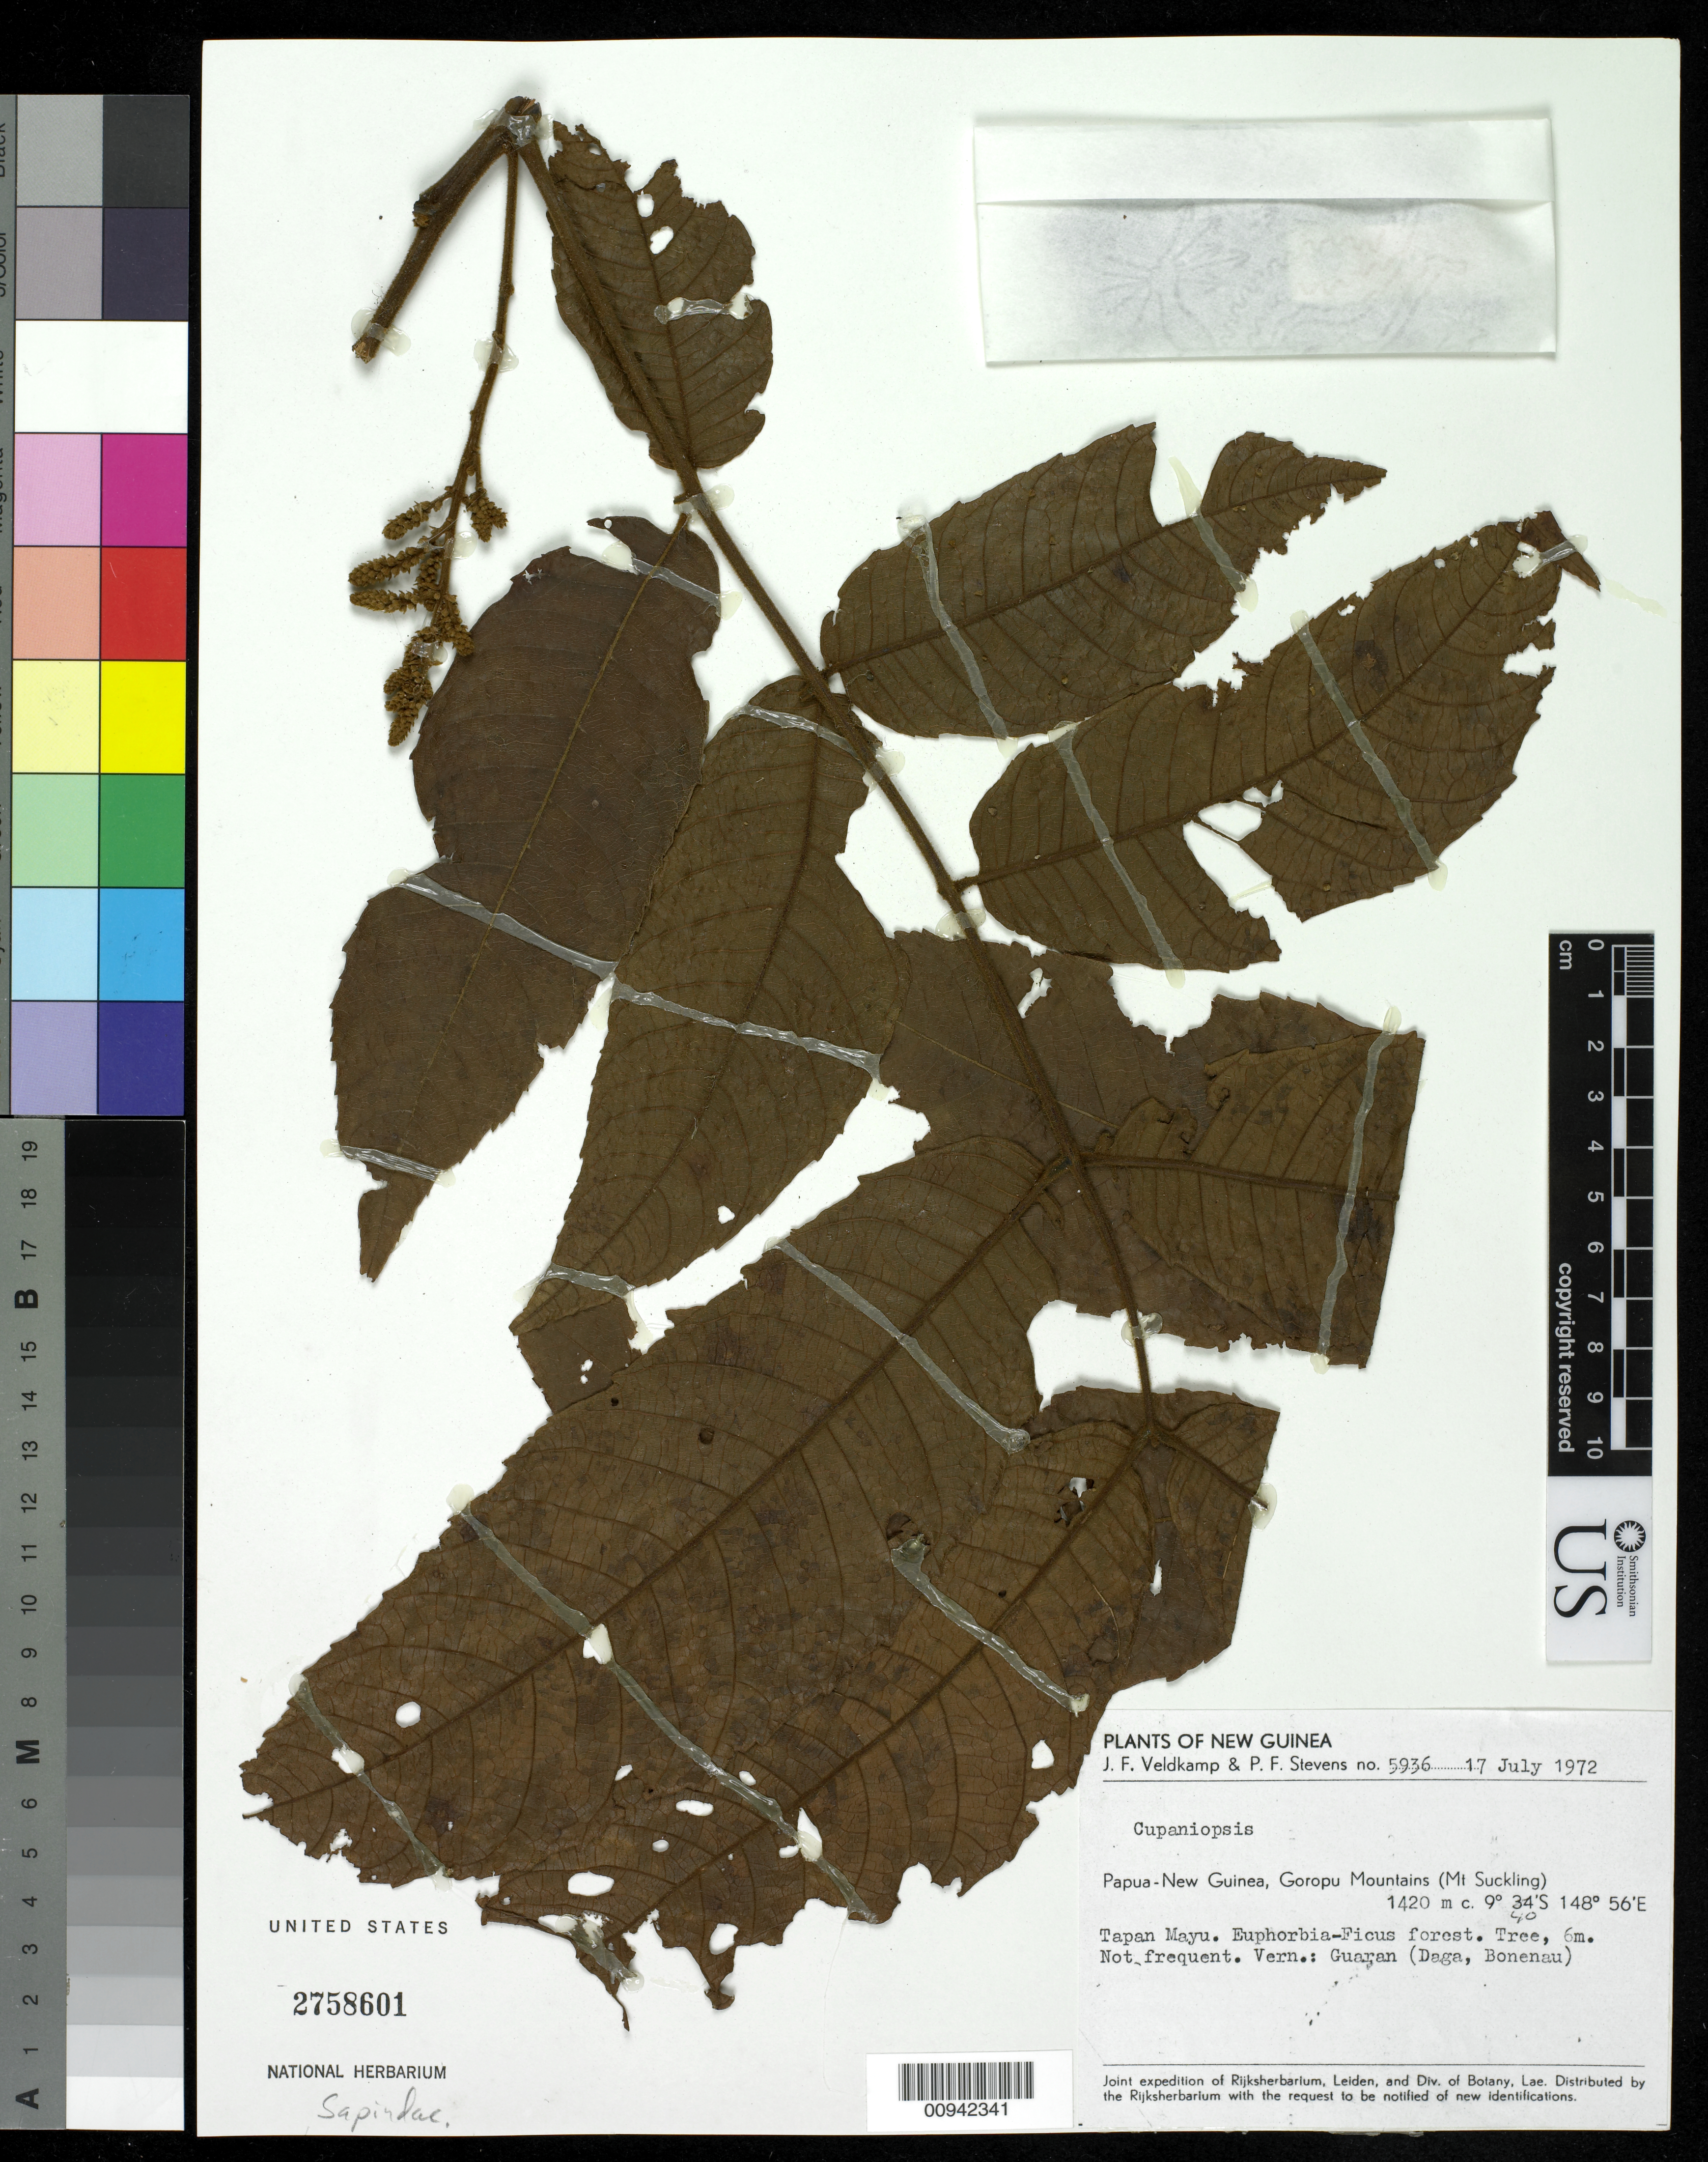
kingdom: Plantae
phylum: Tracheophyta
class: Magnoliopsida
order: Sapindales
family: Sapindaceae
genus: Cupaniopsis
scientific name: Cupaniopsis sp.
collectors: J. F. Veldkamp & P. F. Stevens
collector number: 5936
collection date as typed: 17 Jul 1972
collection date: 1972-07-17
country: Papua New Guinea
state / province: Northern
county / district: Tufi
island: New Guinea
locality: Goropu Mountains (Mt Suckling)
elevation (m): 1420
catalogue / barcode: US 2758601